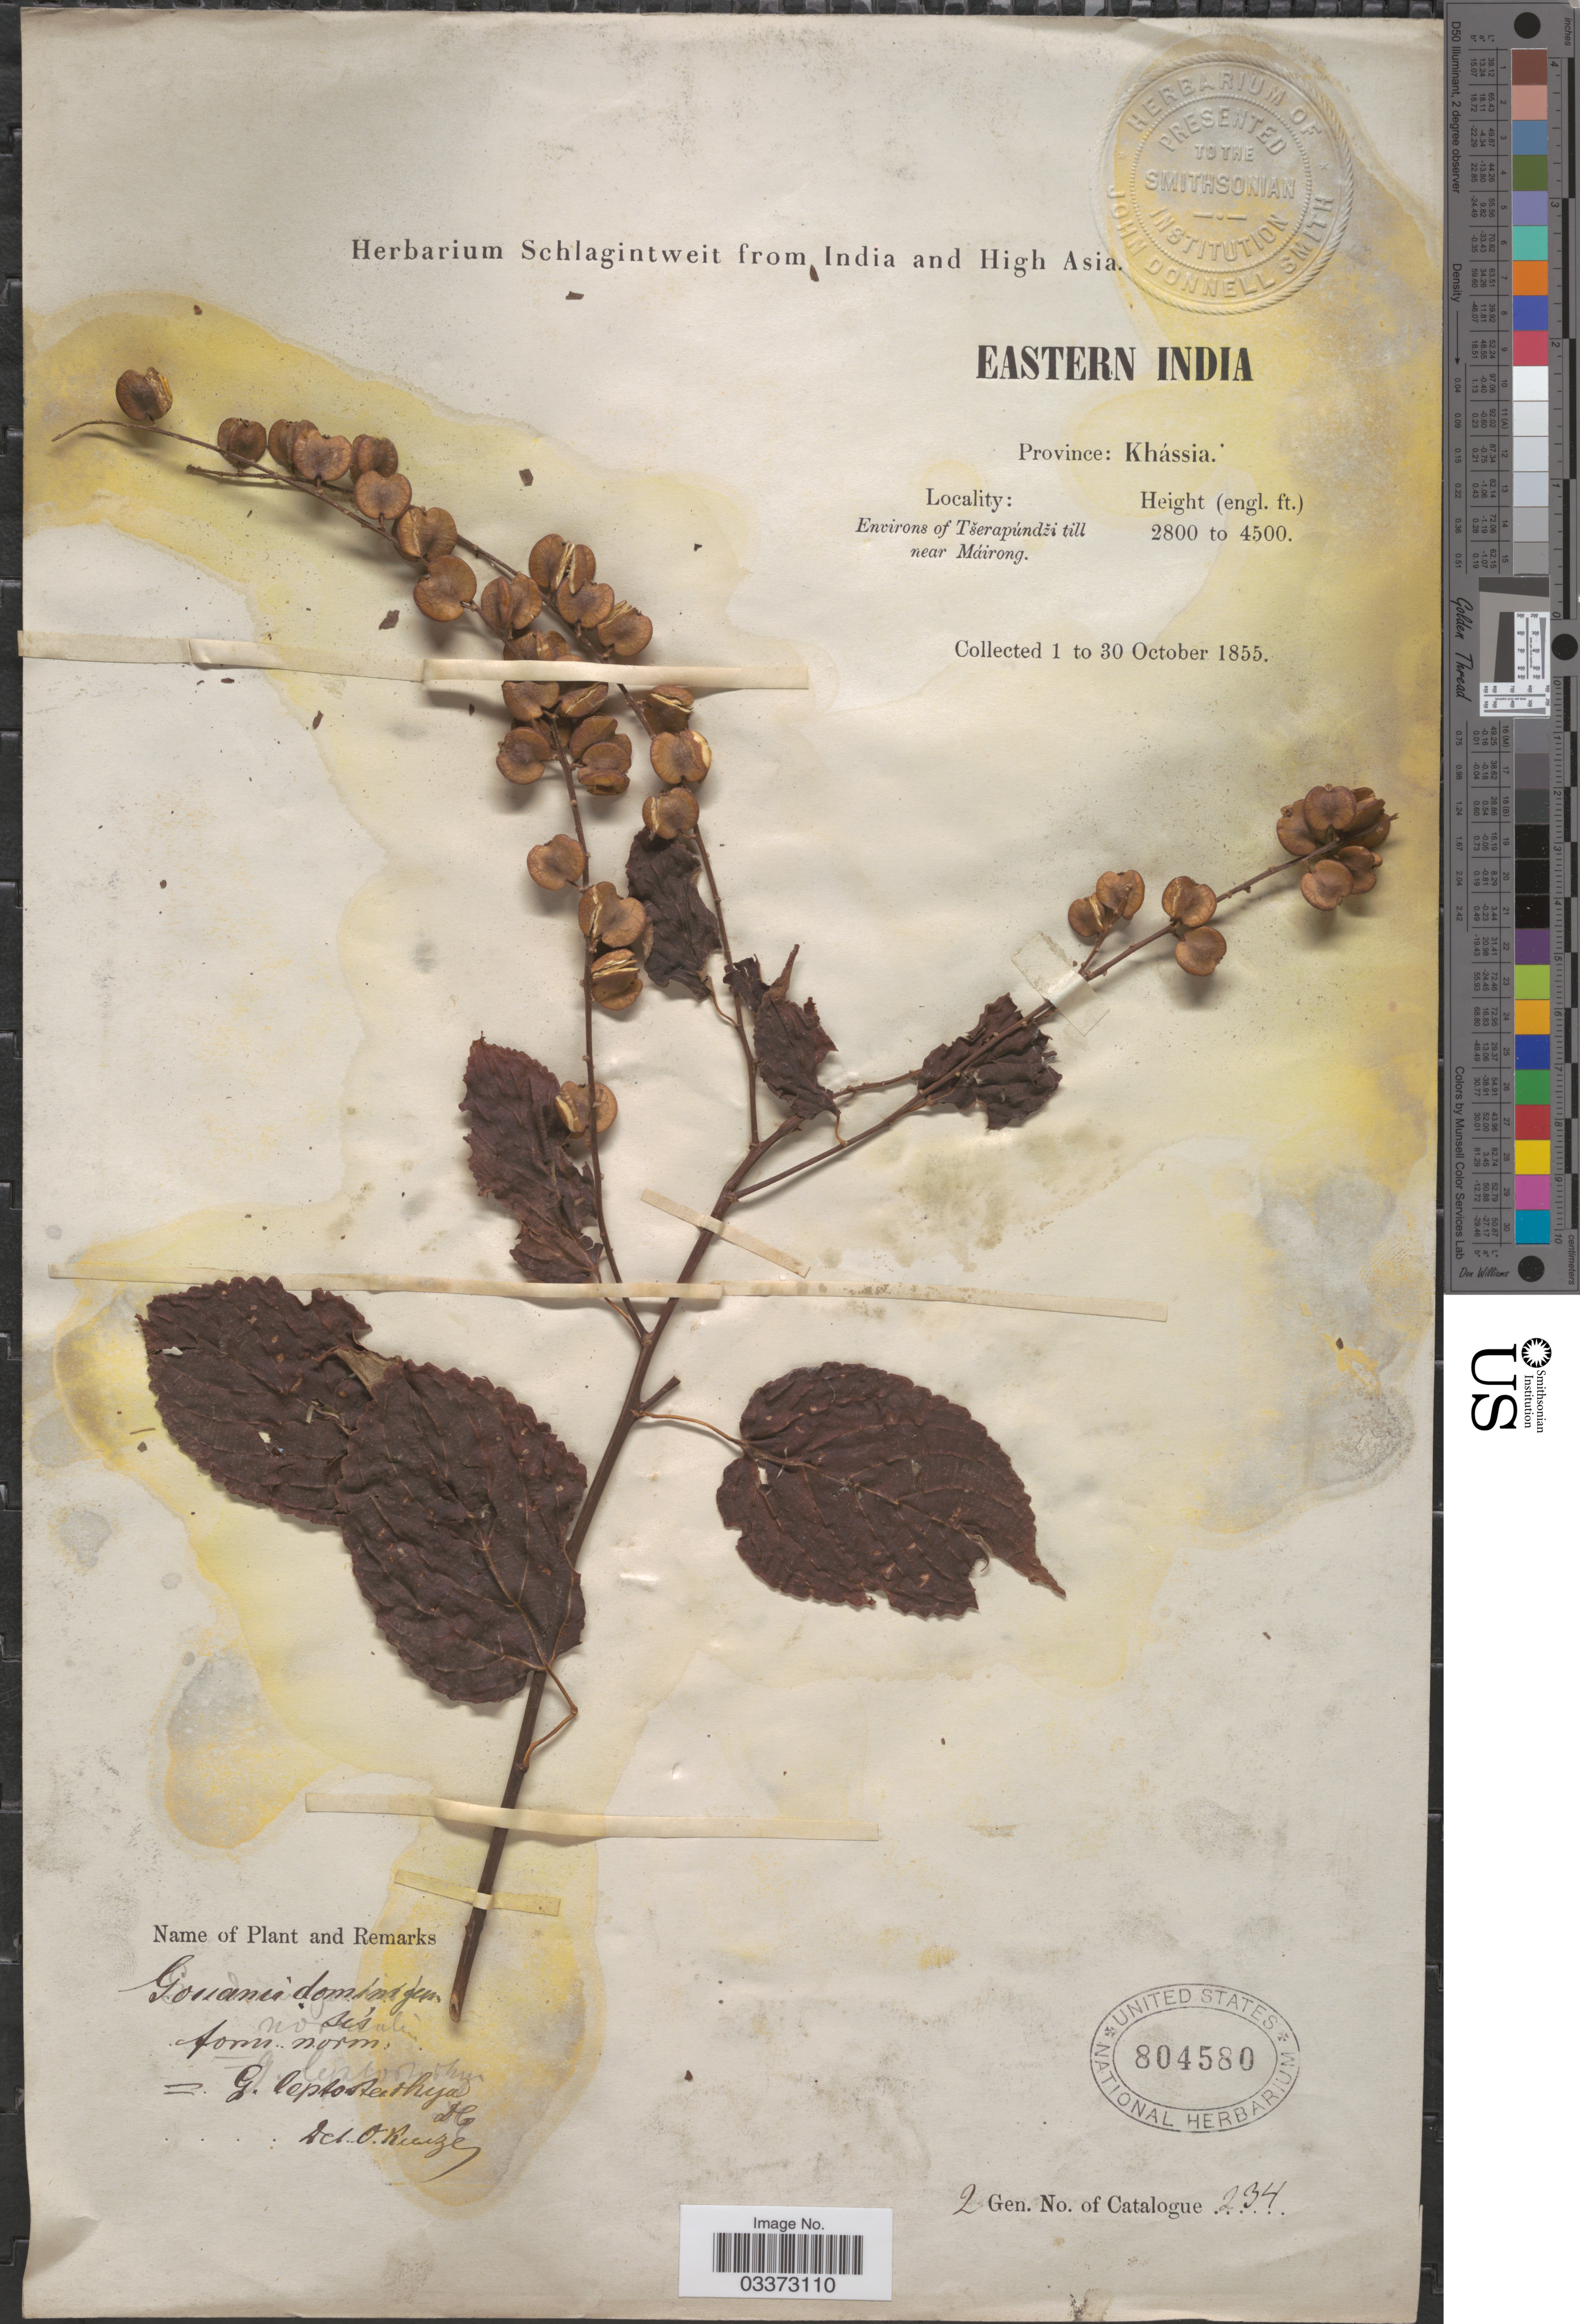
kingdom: Plantae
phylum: Tracheophyta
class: Magnoliopsida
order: Rosales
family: Rhamnaceae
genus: Gouania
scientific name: Gouania leptostachya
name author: DC.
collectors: ex herb. Schlagintweit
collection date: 1855-10-01/1855-10-30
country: India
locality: Eastern India. Province Khássia. Environs of Tšerapúndži till near Máirong.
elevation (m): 853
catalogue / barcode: US 804580